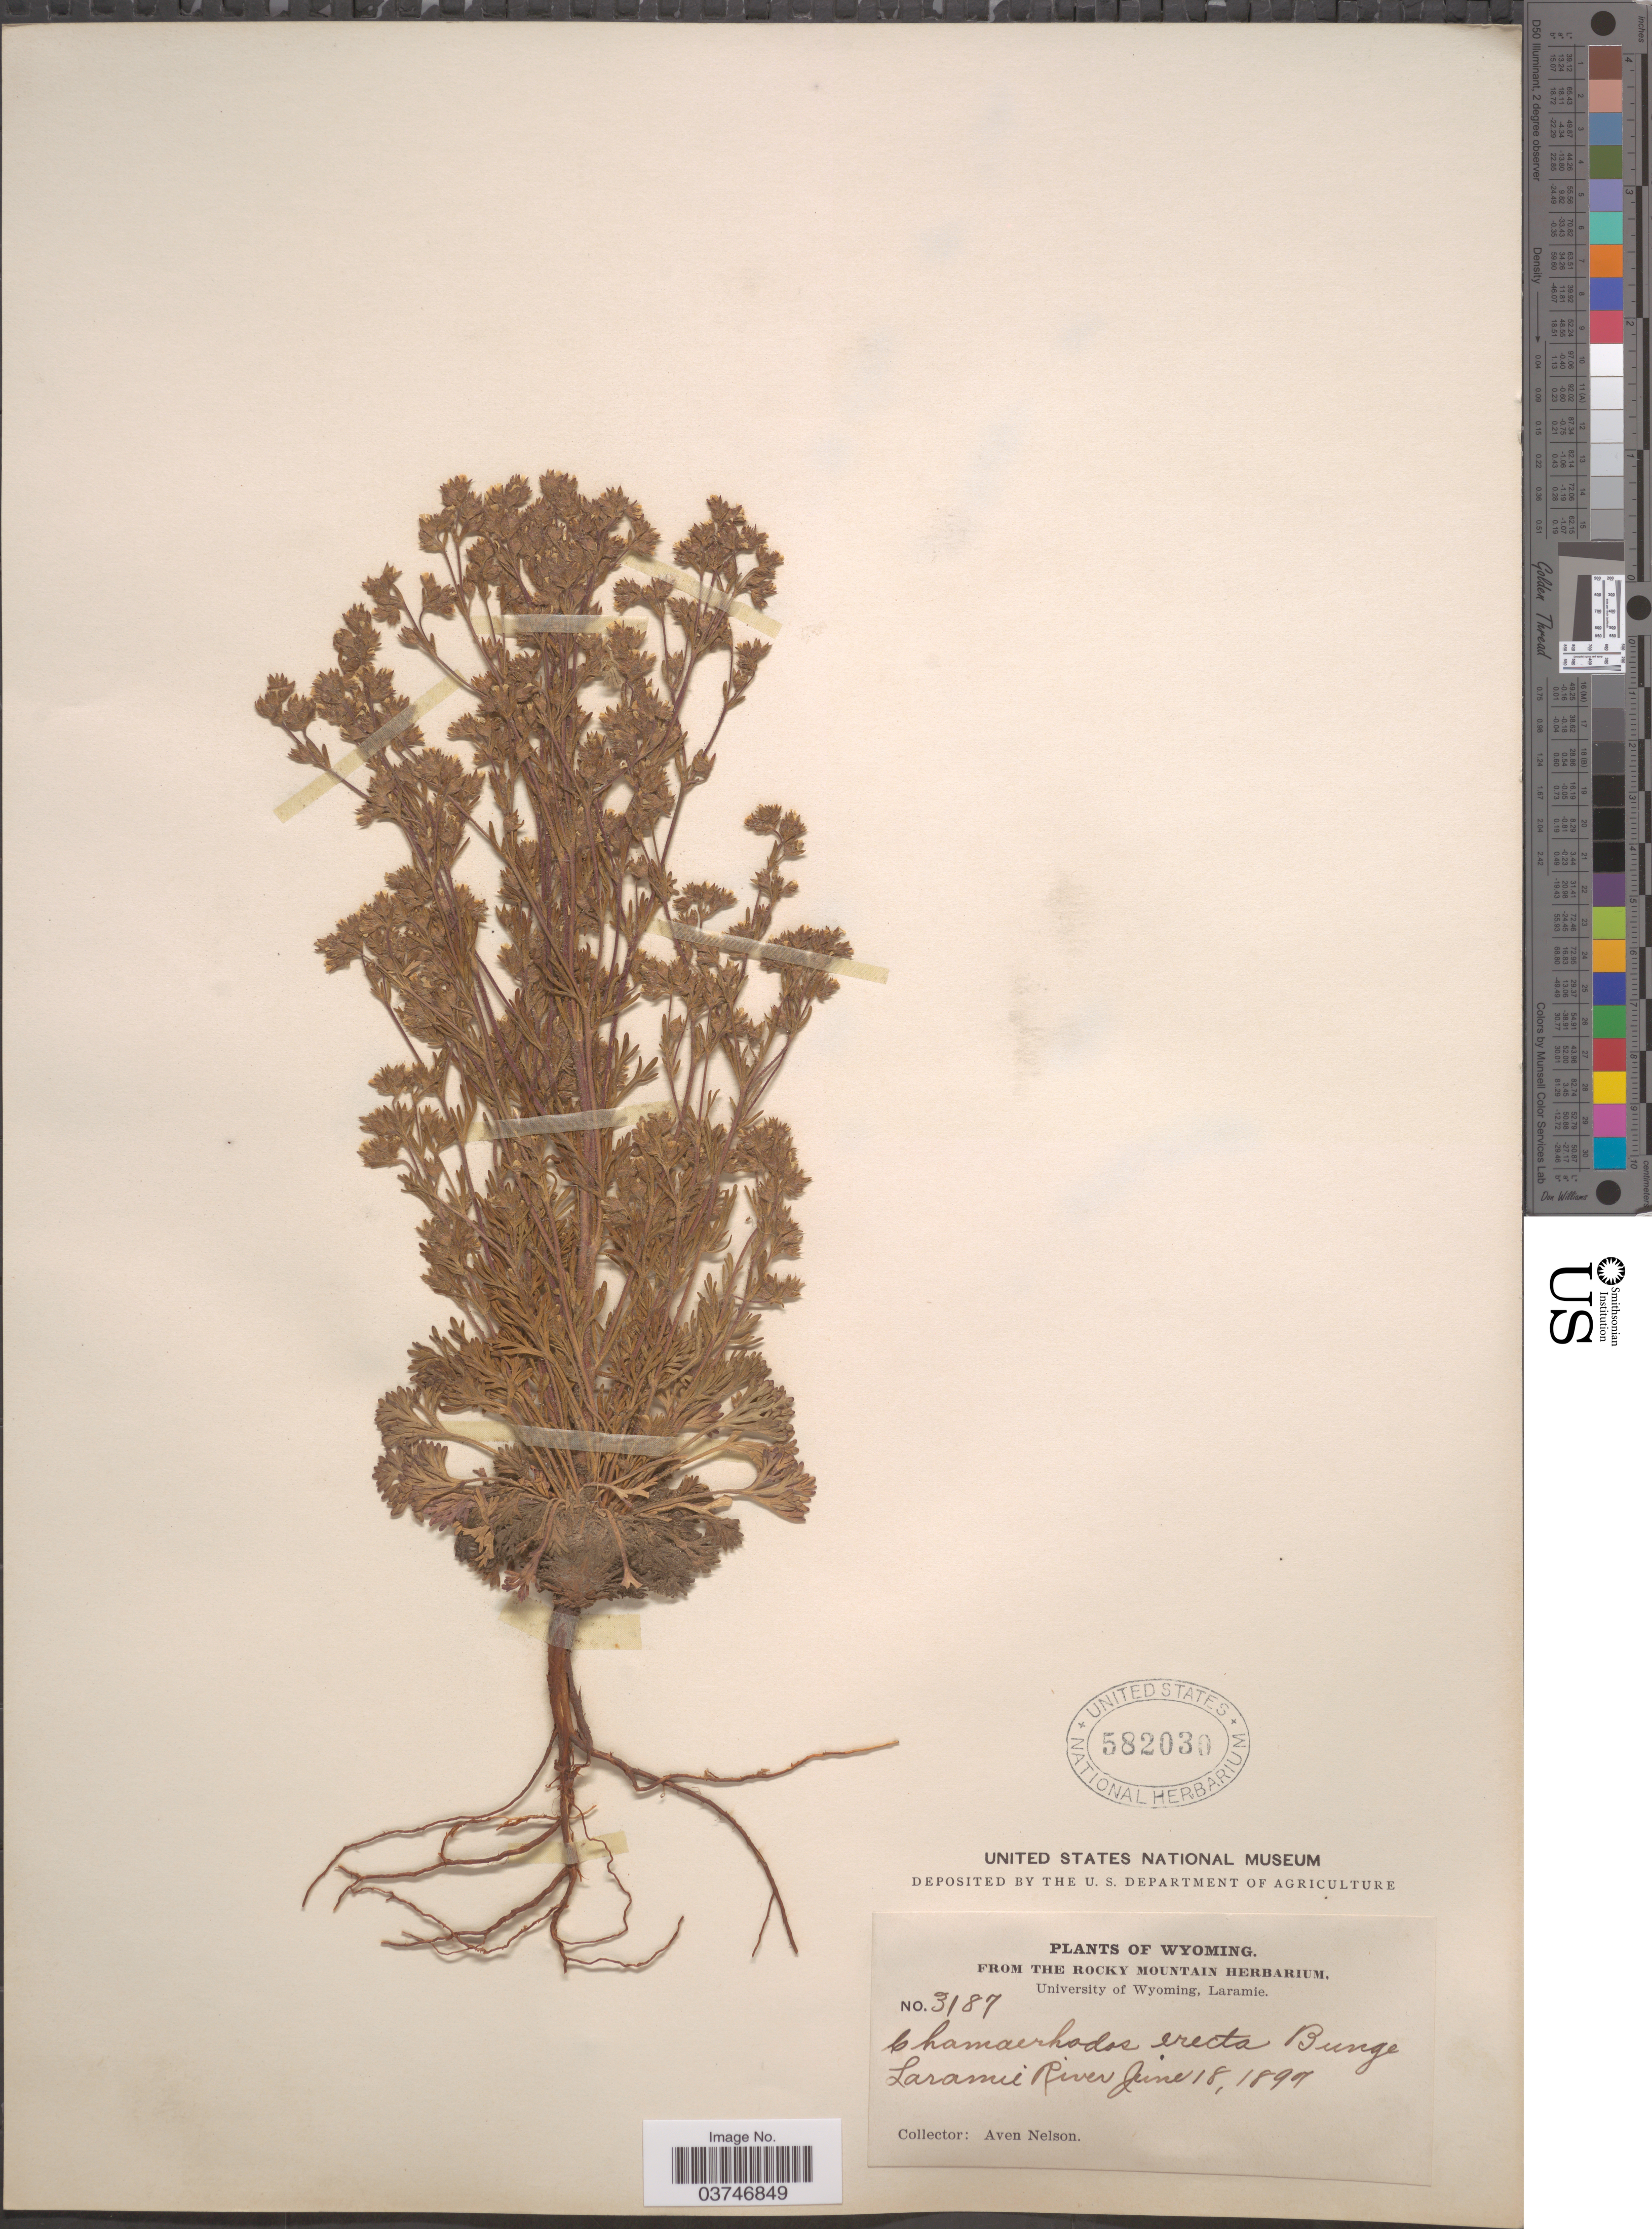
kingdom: Plantae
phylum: Tracheophyta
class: Magnoliopsida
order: Rosales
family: Rosaceae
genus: Chamaerhodos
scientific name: Chamaerhodos erecta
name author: (L.) Bunge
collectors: A. Nelson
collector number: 3187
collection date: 1899-06-18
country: United States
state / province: Wyoming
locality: Laramie River.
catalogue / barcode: US 582030